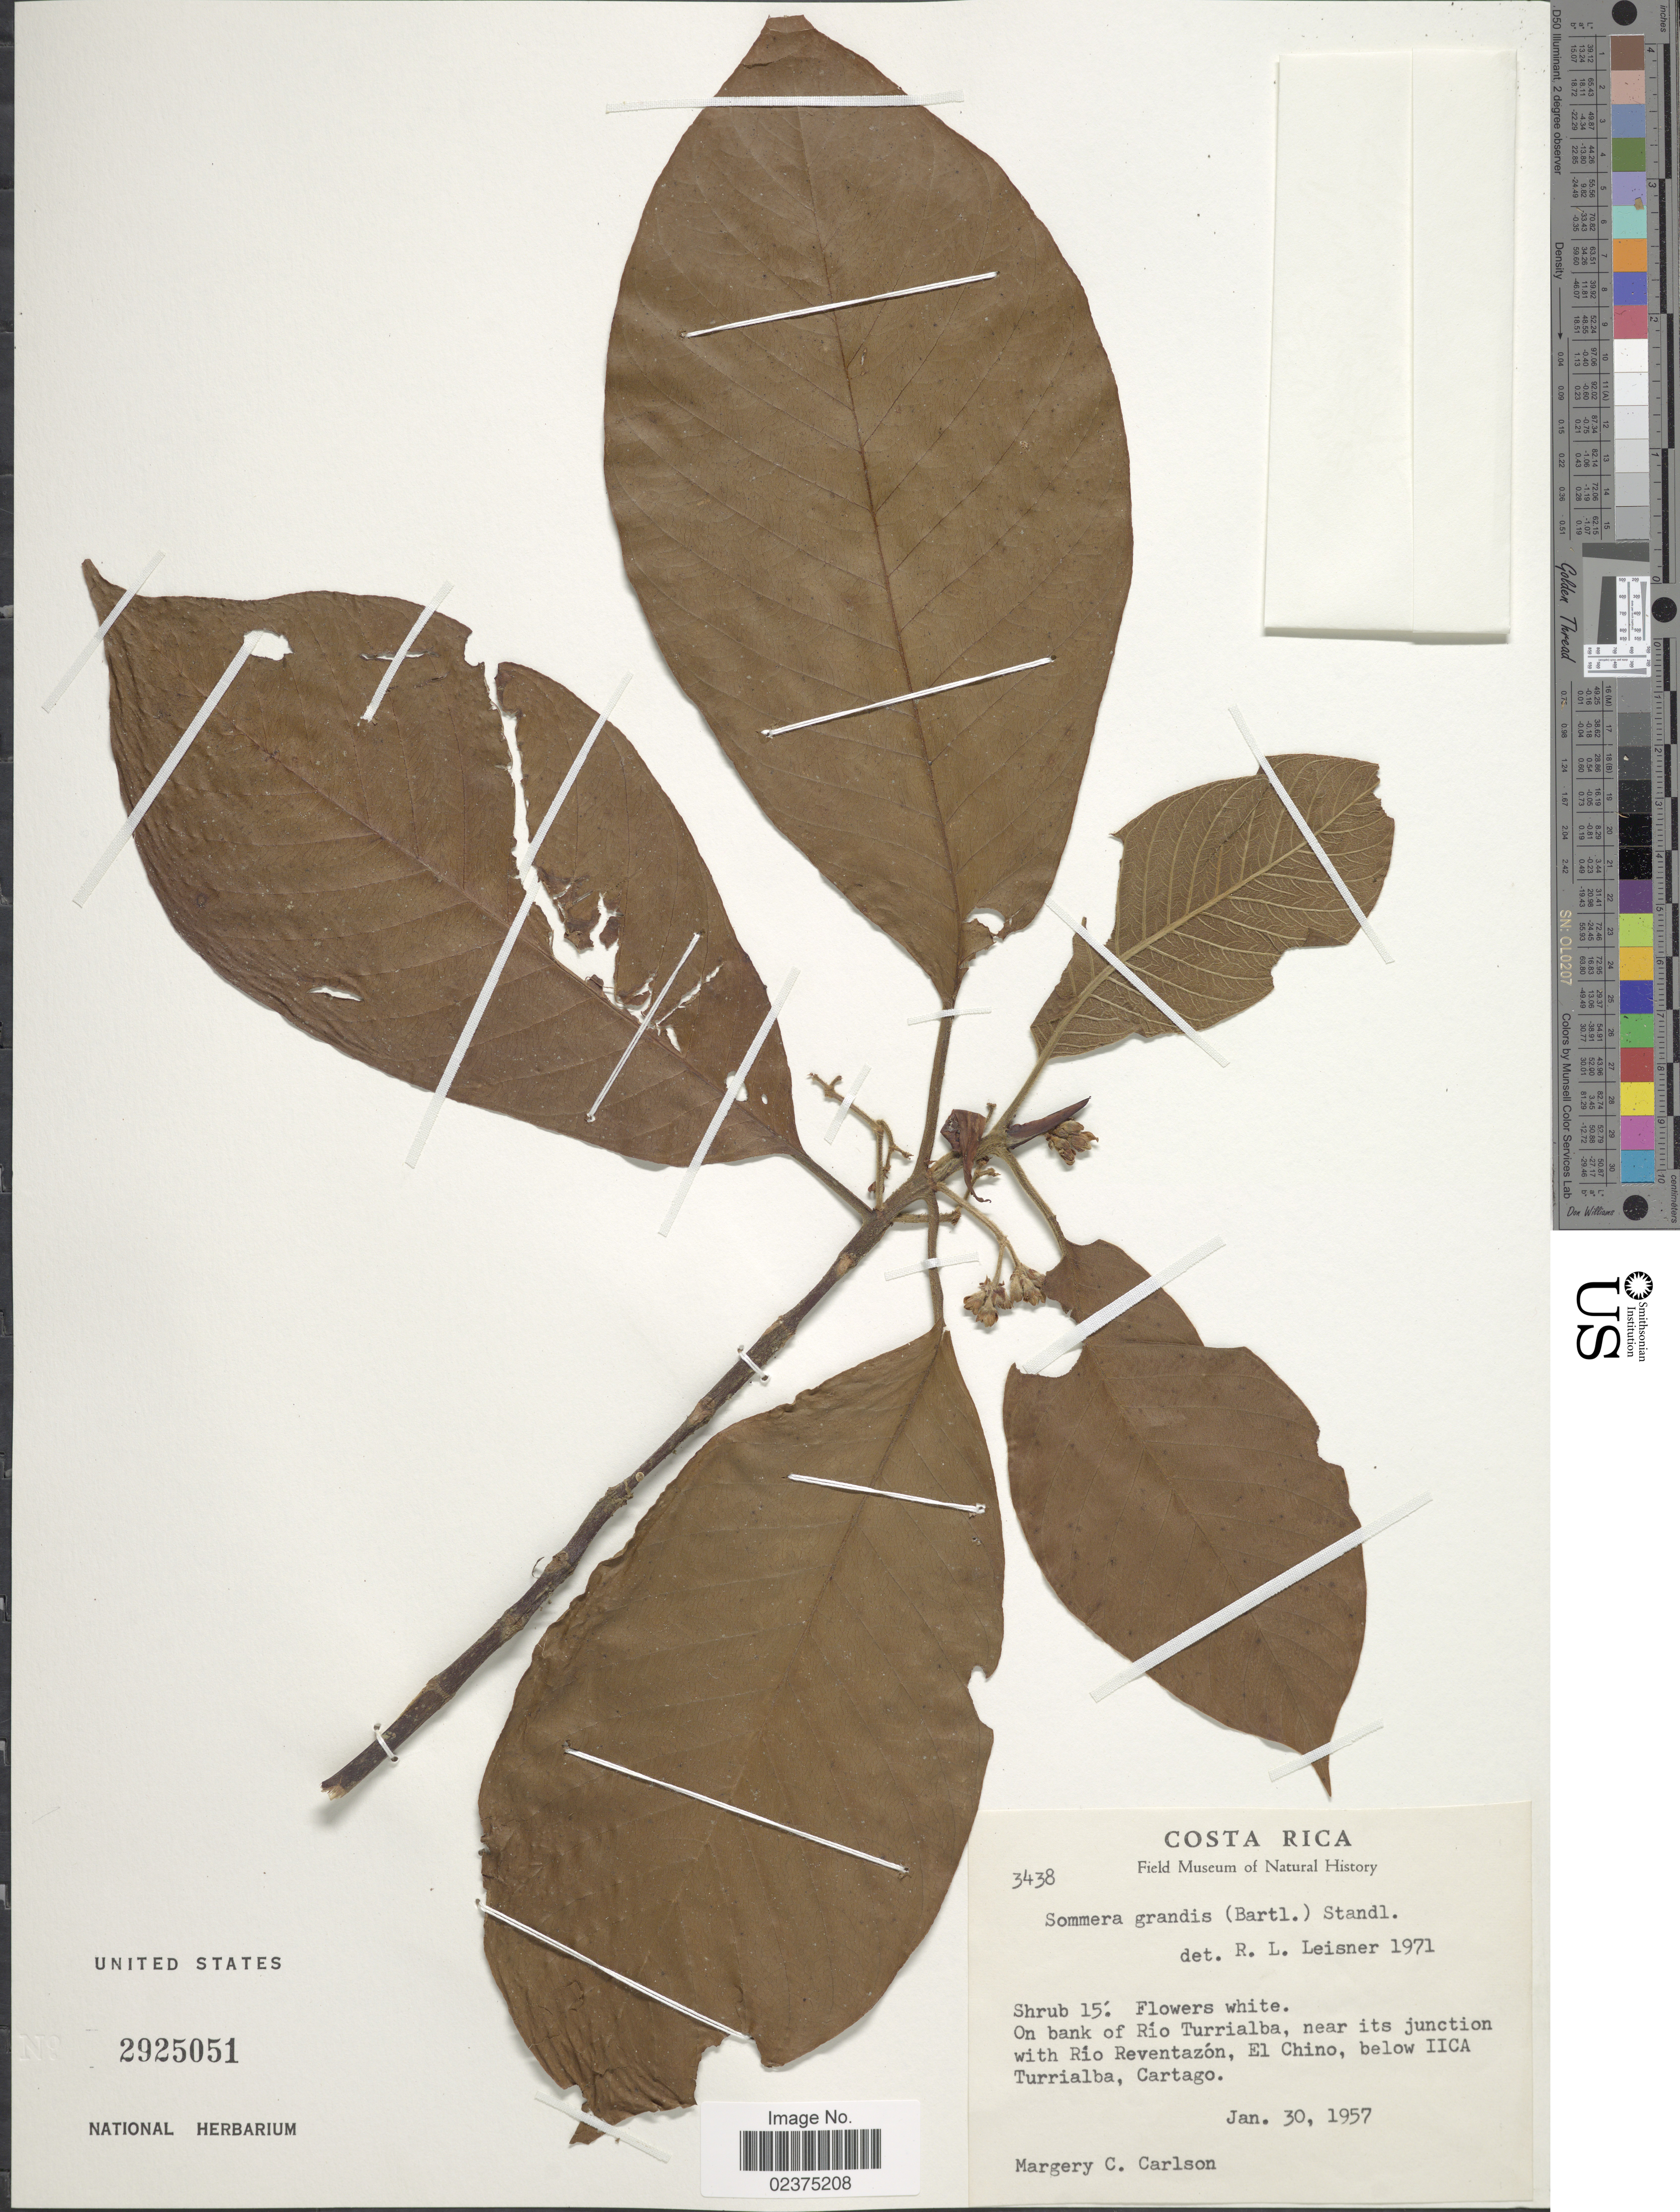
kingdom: Plantae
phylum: Tracheophyta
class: Magnoliopsida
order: Gentianales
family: Rubiaceae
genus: Sommera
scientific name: Sommera grandis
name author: (Bartl. ex DC.) Standl.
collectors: M. C. Carlson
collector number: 3438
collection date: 1957-01-30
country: Costa Rica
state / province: Cartago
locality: On bank of Río Turrialba, near its junction with Río Reventazón, El Chino, below IICA Turrialba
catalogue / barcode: US 2925051